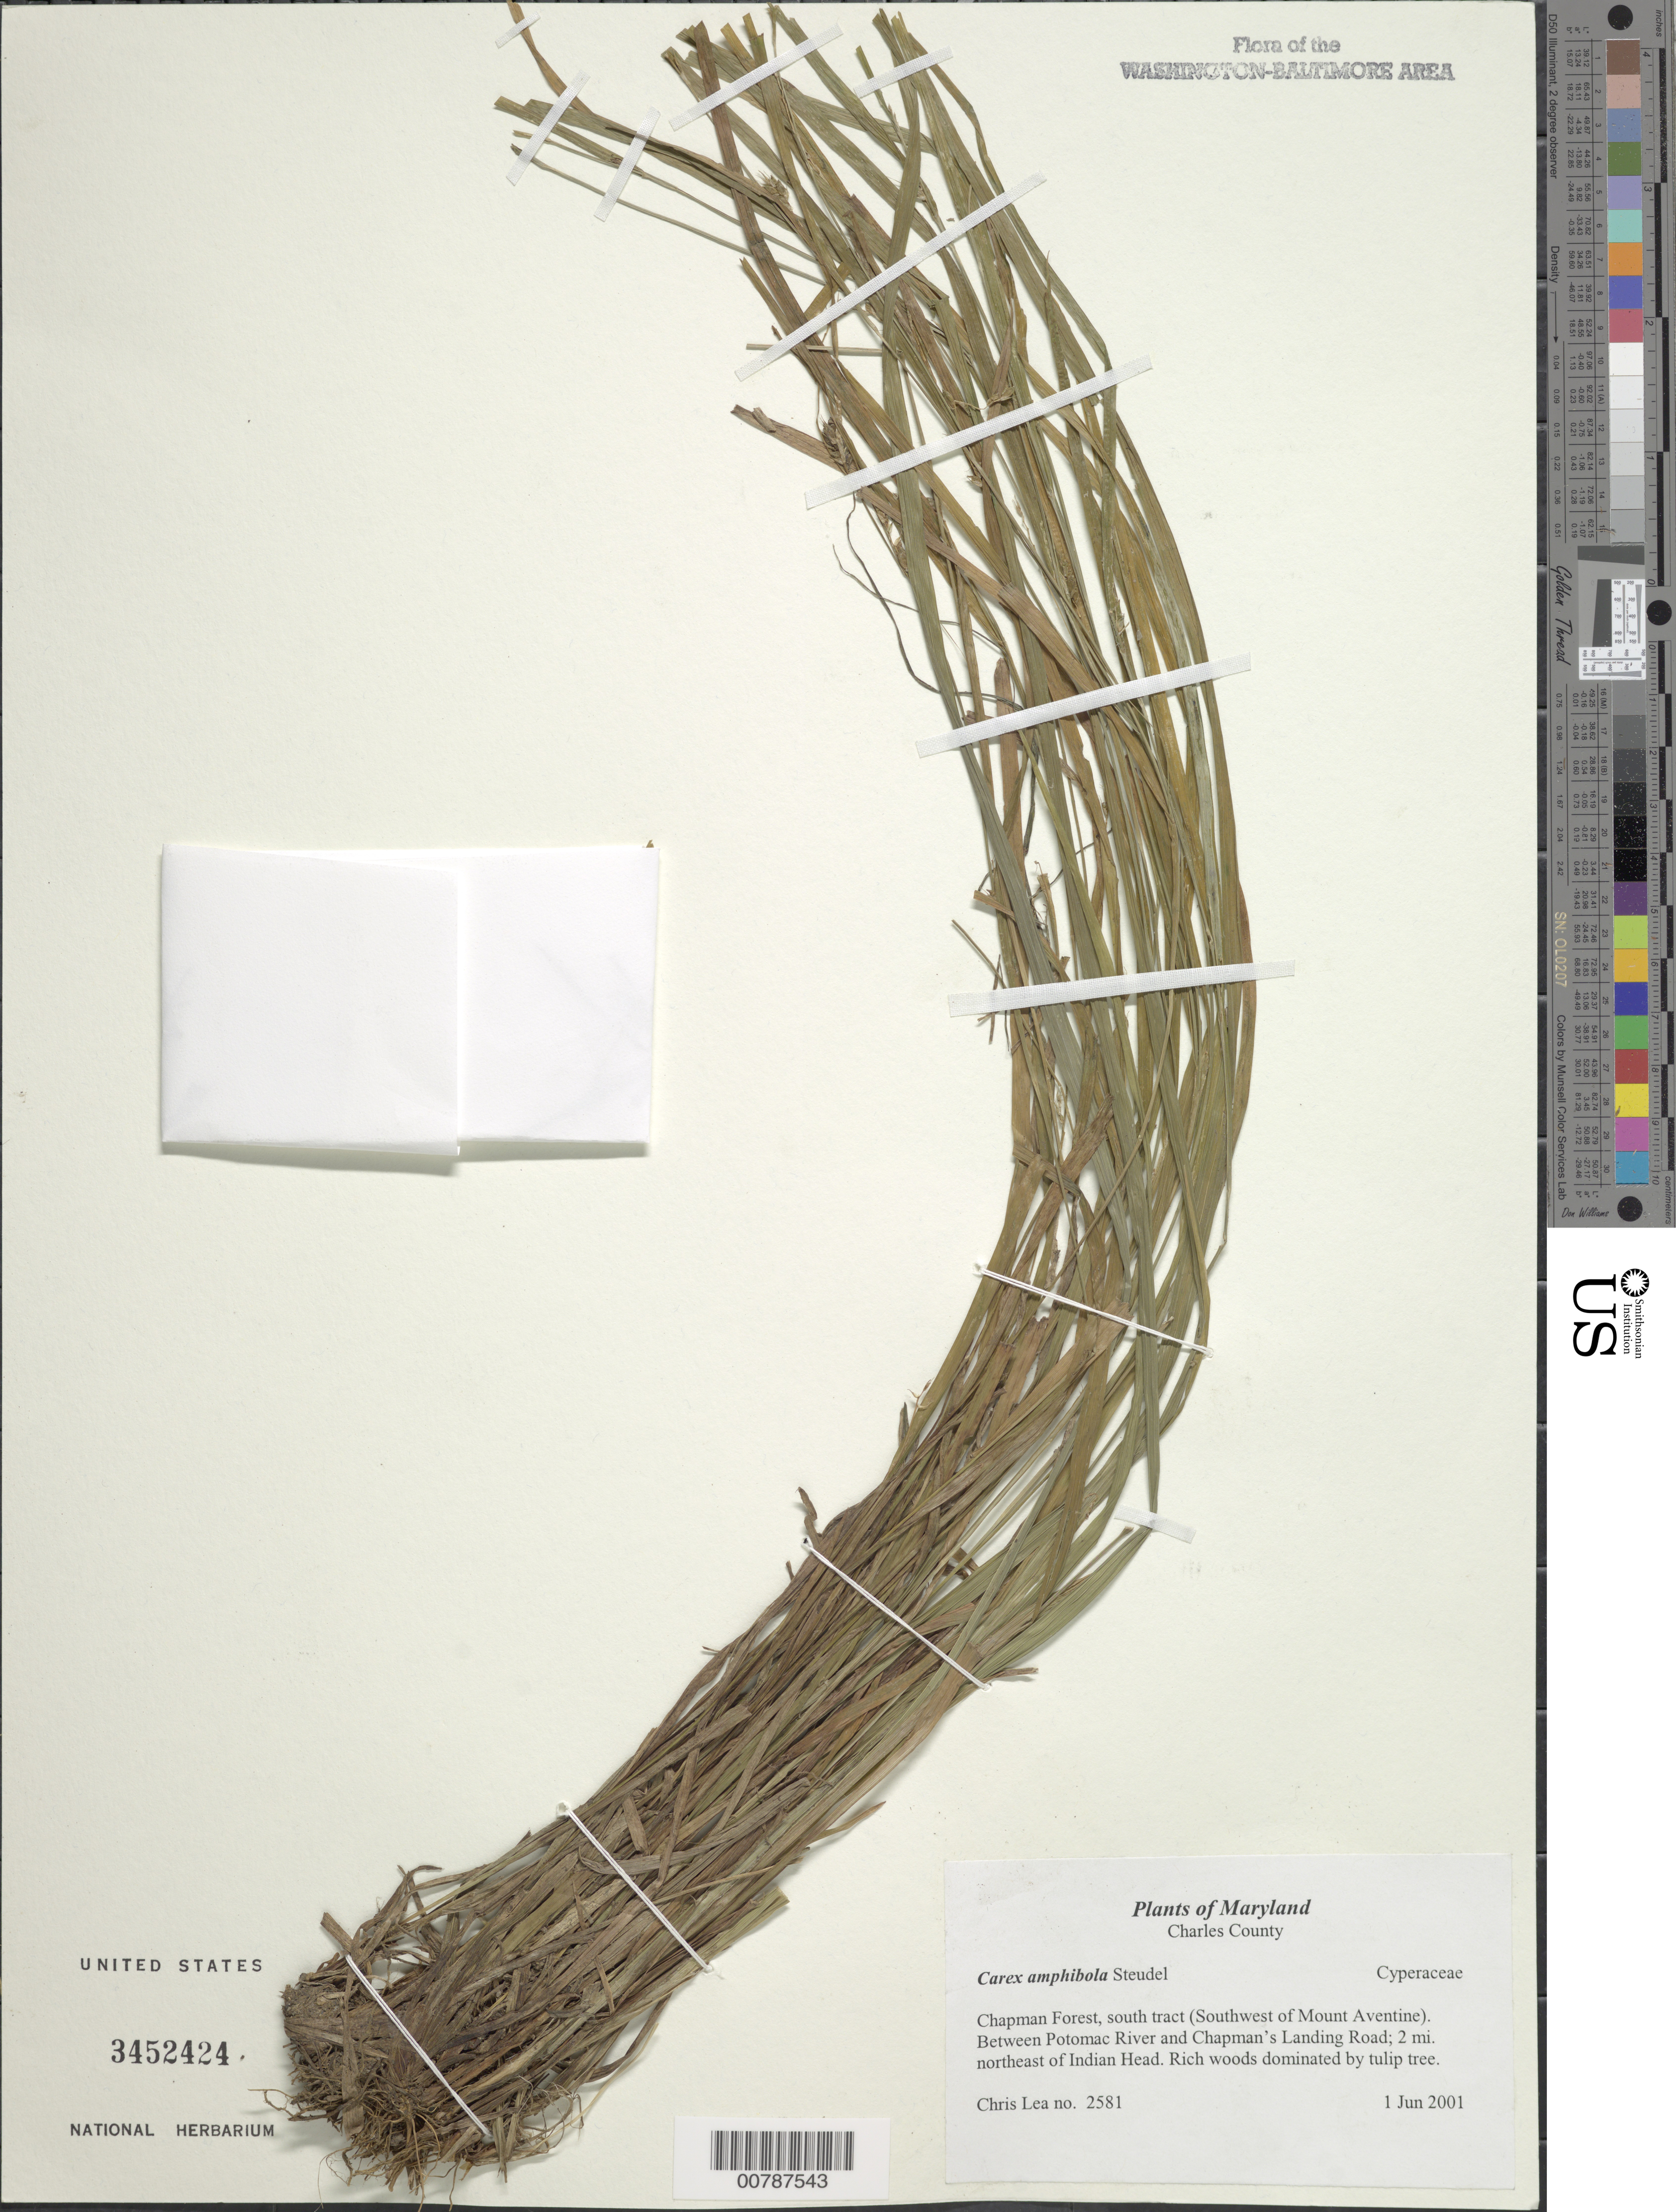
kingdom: Plantae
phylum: Tracheophyta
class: Liliopsida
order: Poales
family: Cyperaceae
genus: Carex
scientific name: Carex amphibola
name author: Steud.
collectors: C. Lea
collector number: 2581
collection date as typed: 1 Jun 2001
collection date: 2001-06-01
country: United States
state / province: Maryland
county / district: Charles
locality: Chapman Forest, south tract (southwest of Mount Aventine). Between Potomac River and Chapman's Landing Road; 2 mi. northeast of Indian Head.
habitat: Rich woods dominated by tulip tree.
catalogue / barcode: US 3452424